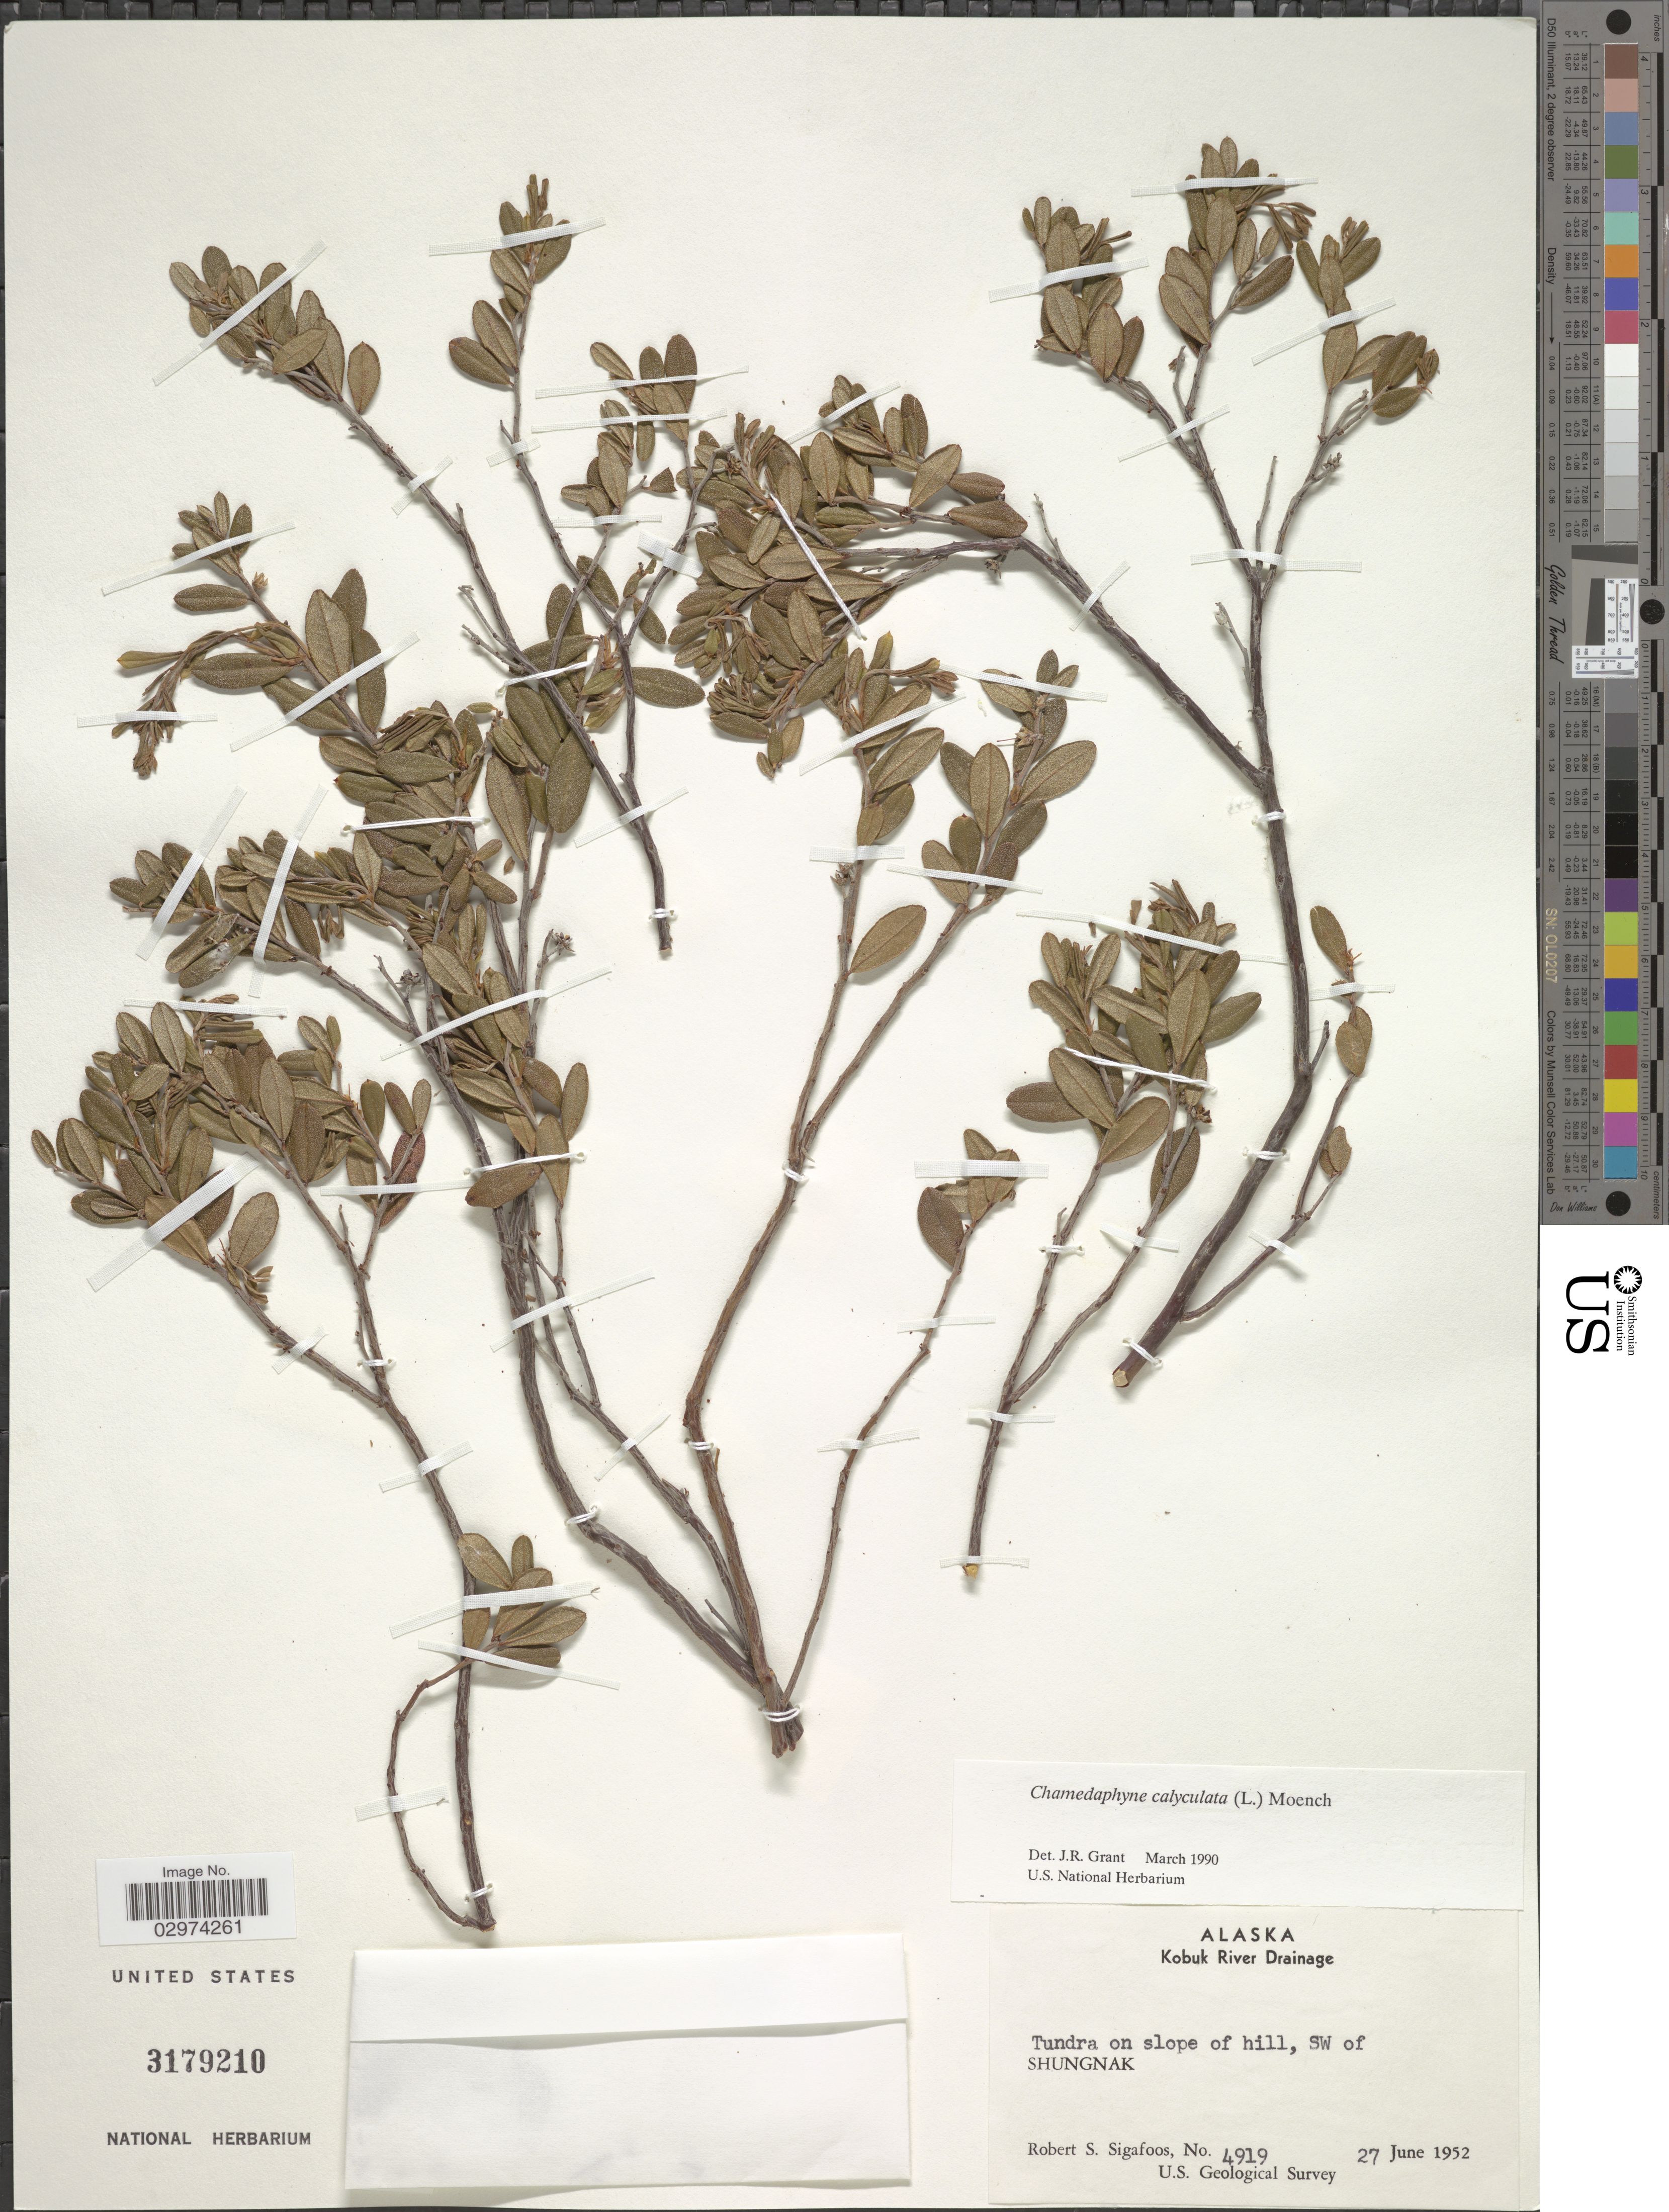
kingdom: Plantae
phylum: Tracheophyta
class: Magnoliopsida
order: Ericales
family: Ericaceae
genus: Chamaedaphne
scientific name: Chamaedaphne calyculata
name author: (L.) Moench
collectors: R. Sigafoos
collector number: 4919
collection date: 1952-06-27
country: United States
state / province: Alaska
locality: Kobuk River Drainage. SW of Shungnak.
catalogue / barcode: US 3179210